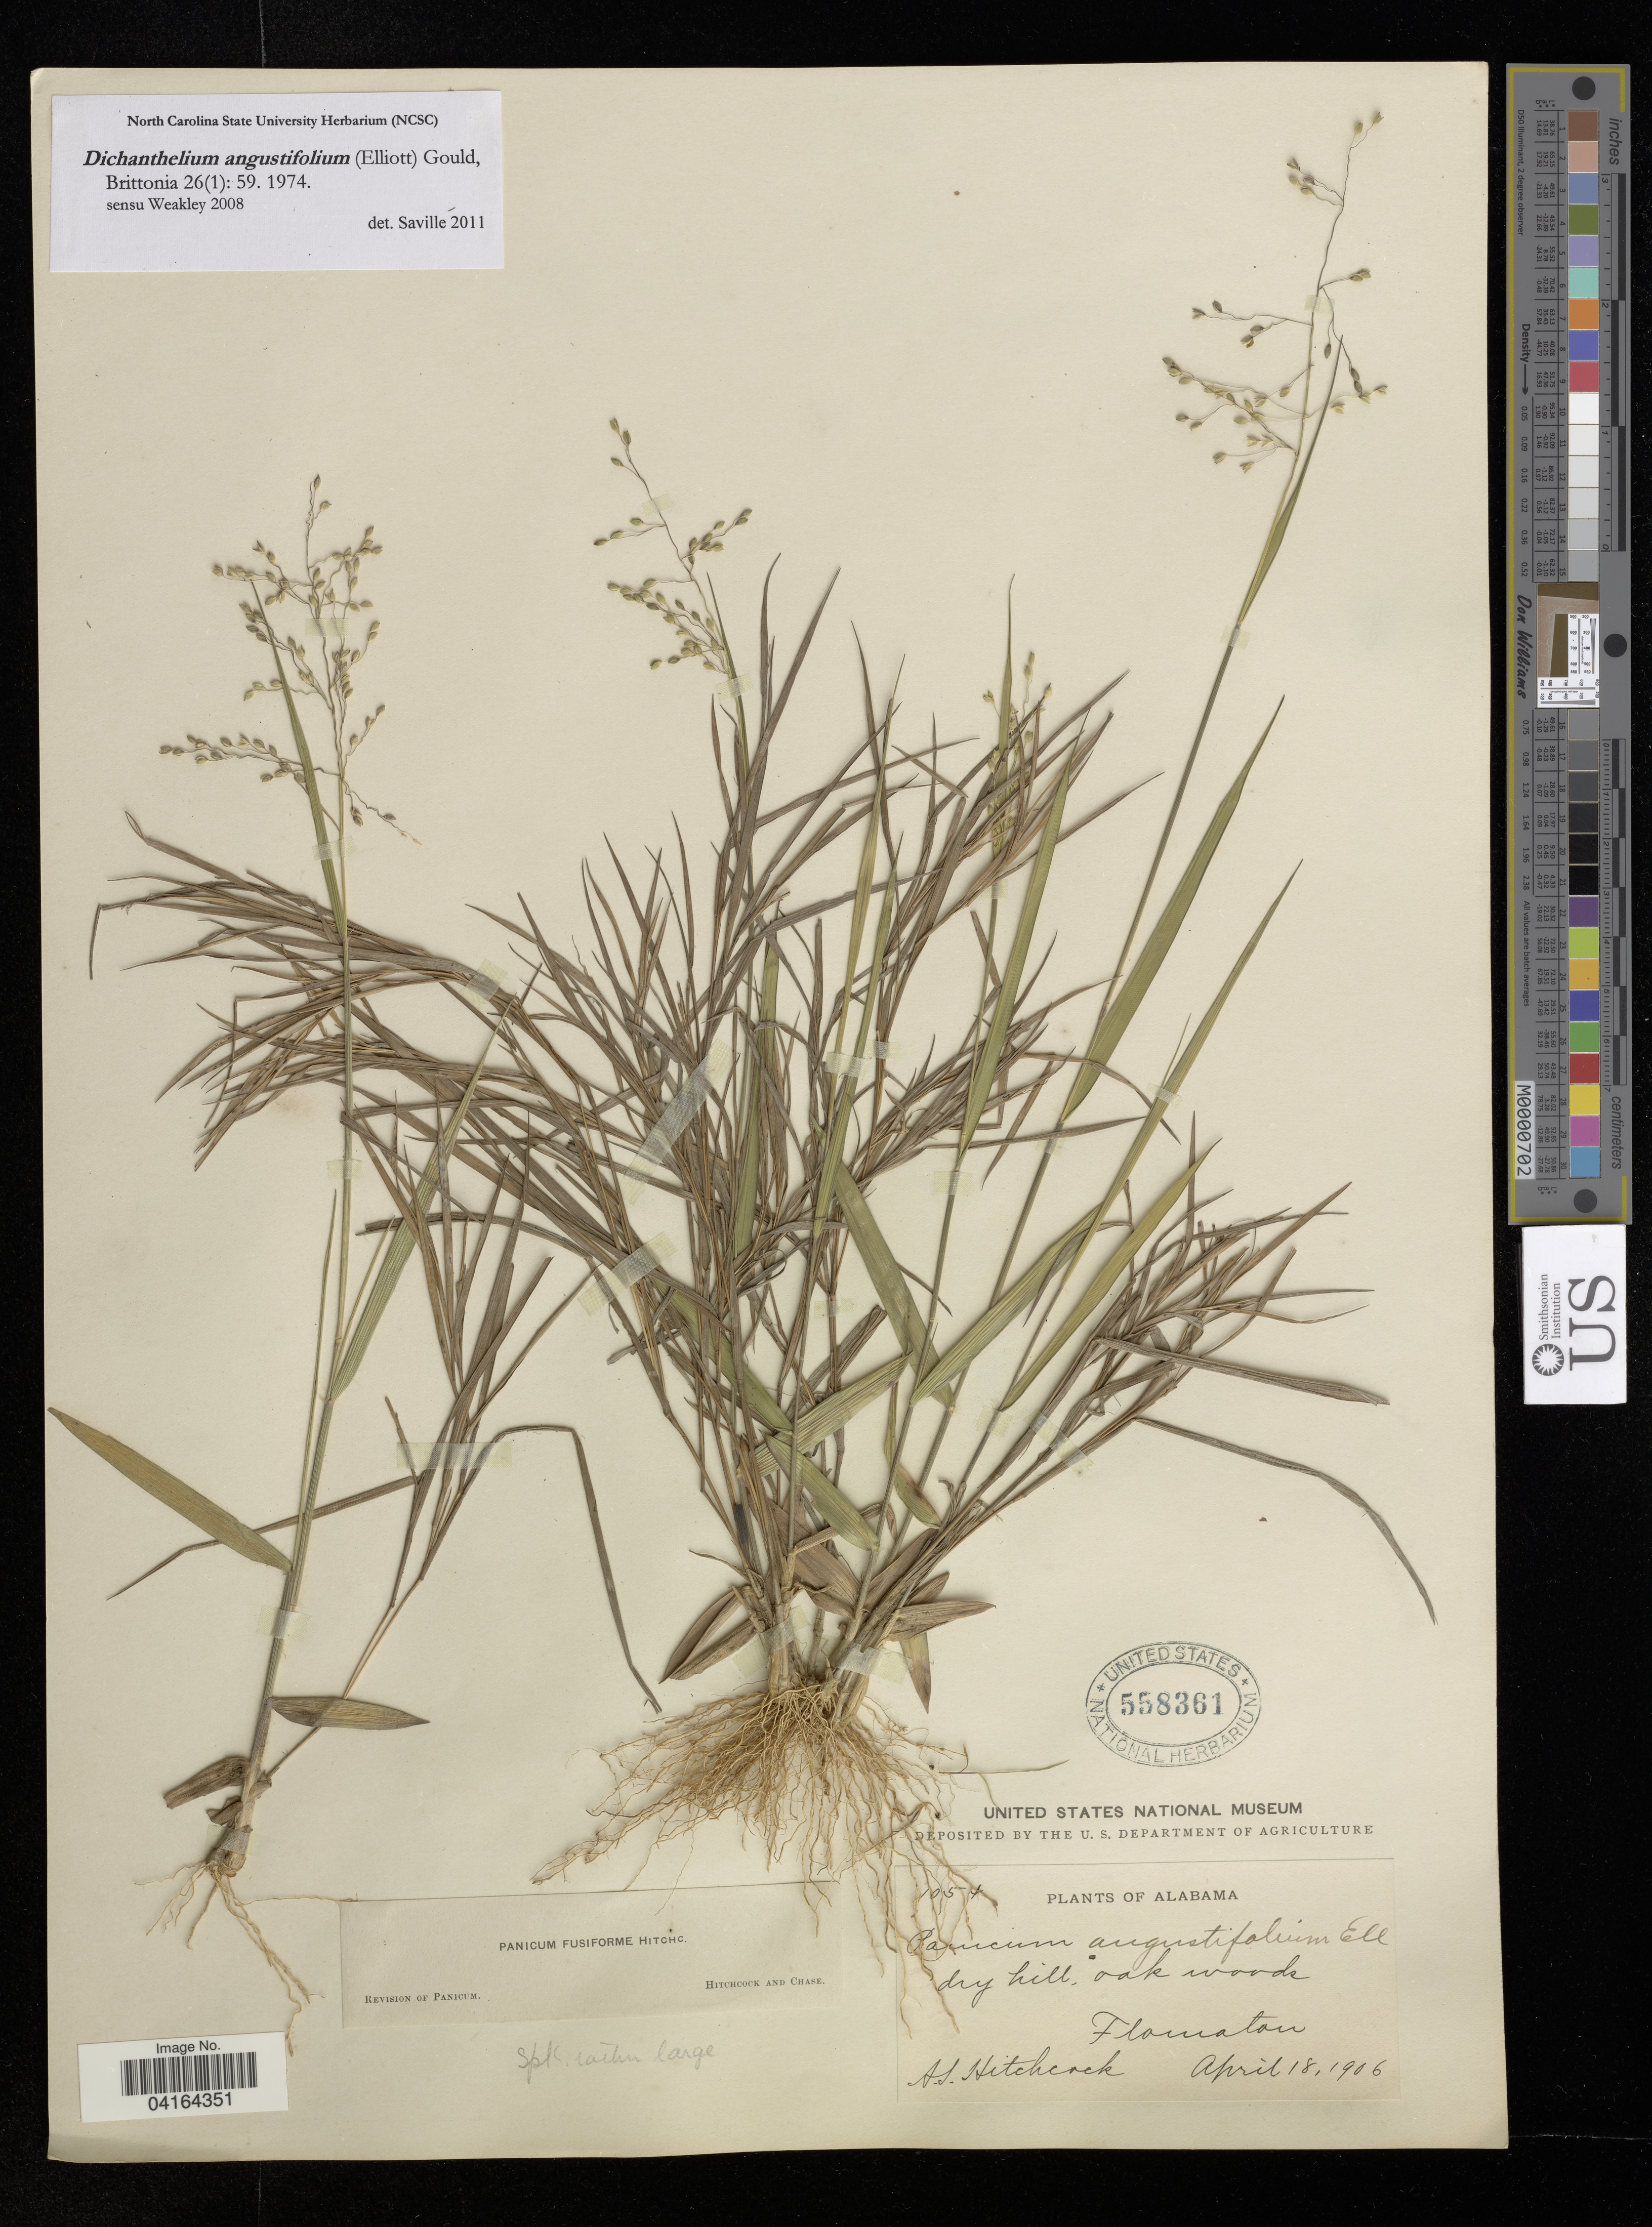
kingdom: Plantae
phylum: Tracheophyta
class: Liliopsida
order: Poales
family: Poaceae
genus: Dichanthelium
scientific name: Dichanthelium angustifolium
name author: (Ellison) Gould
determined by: Saville, A. C., (NCSC), North Carolina State University (UNITED STATES)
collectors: A. Hitchcock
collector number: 1054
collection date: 1906-04-18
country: United States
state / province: Alabama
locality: Flomaton.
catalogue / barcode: US 558361